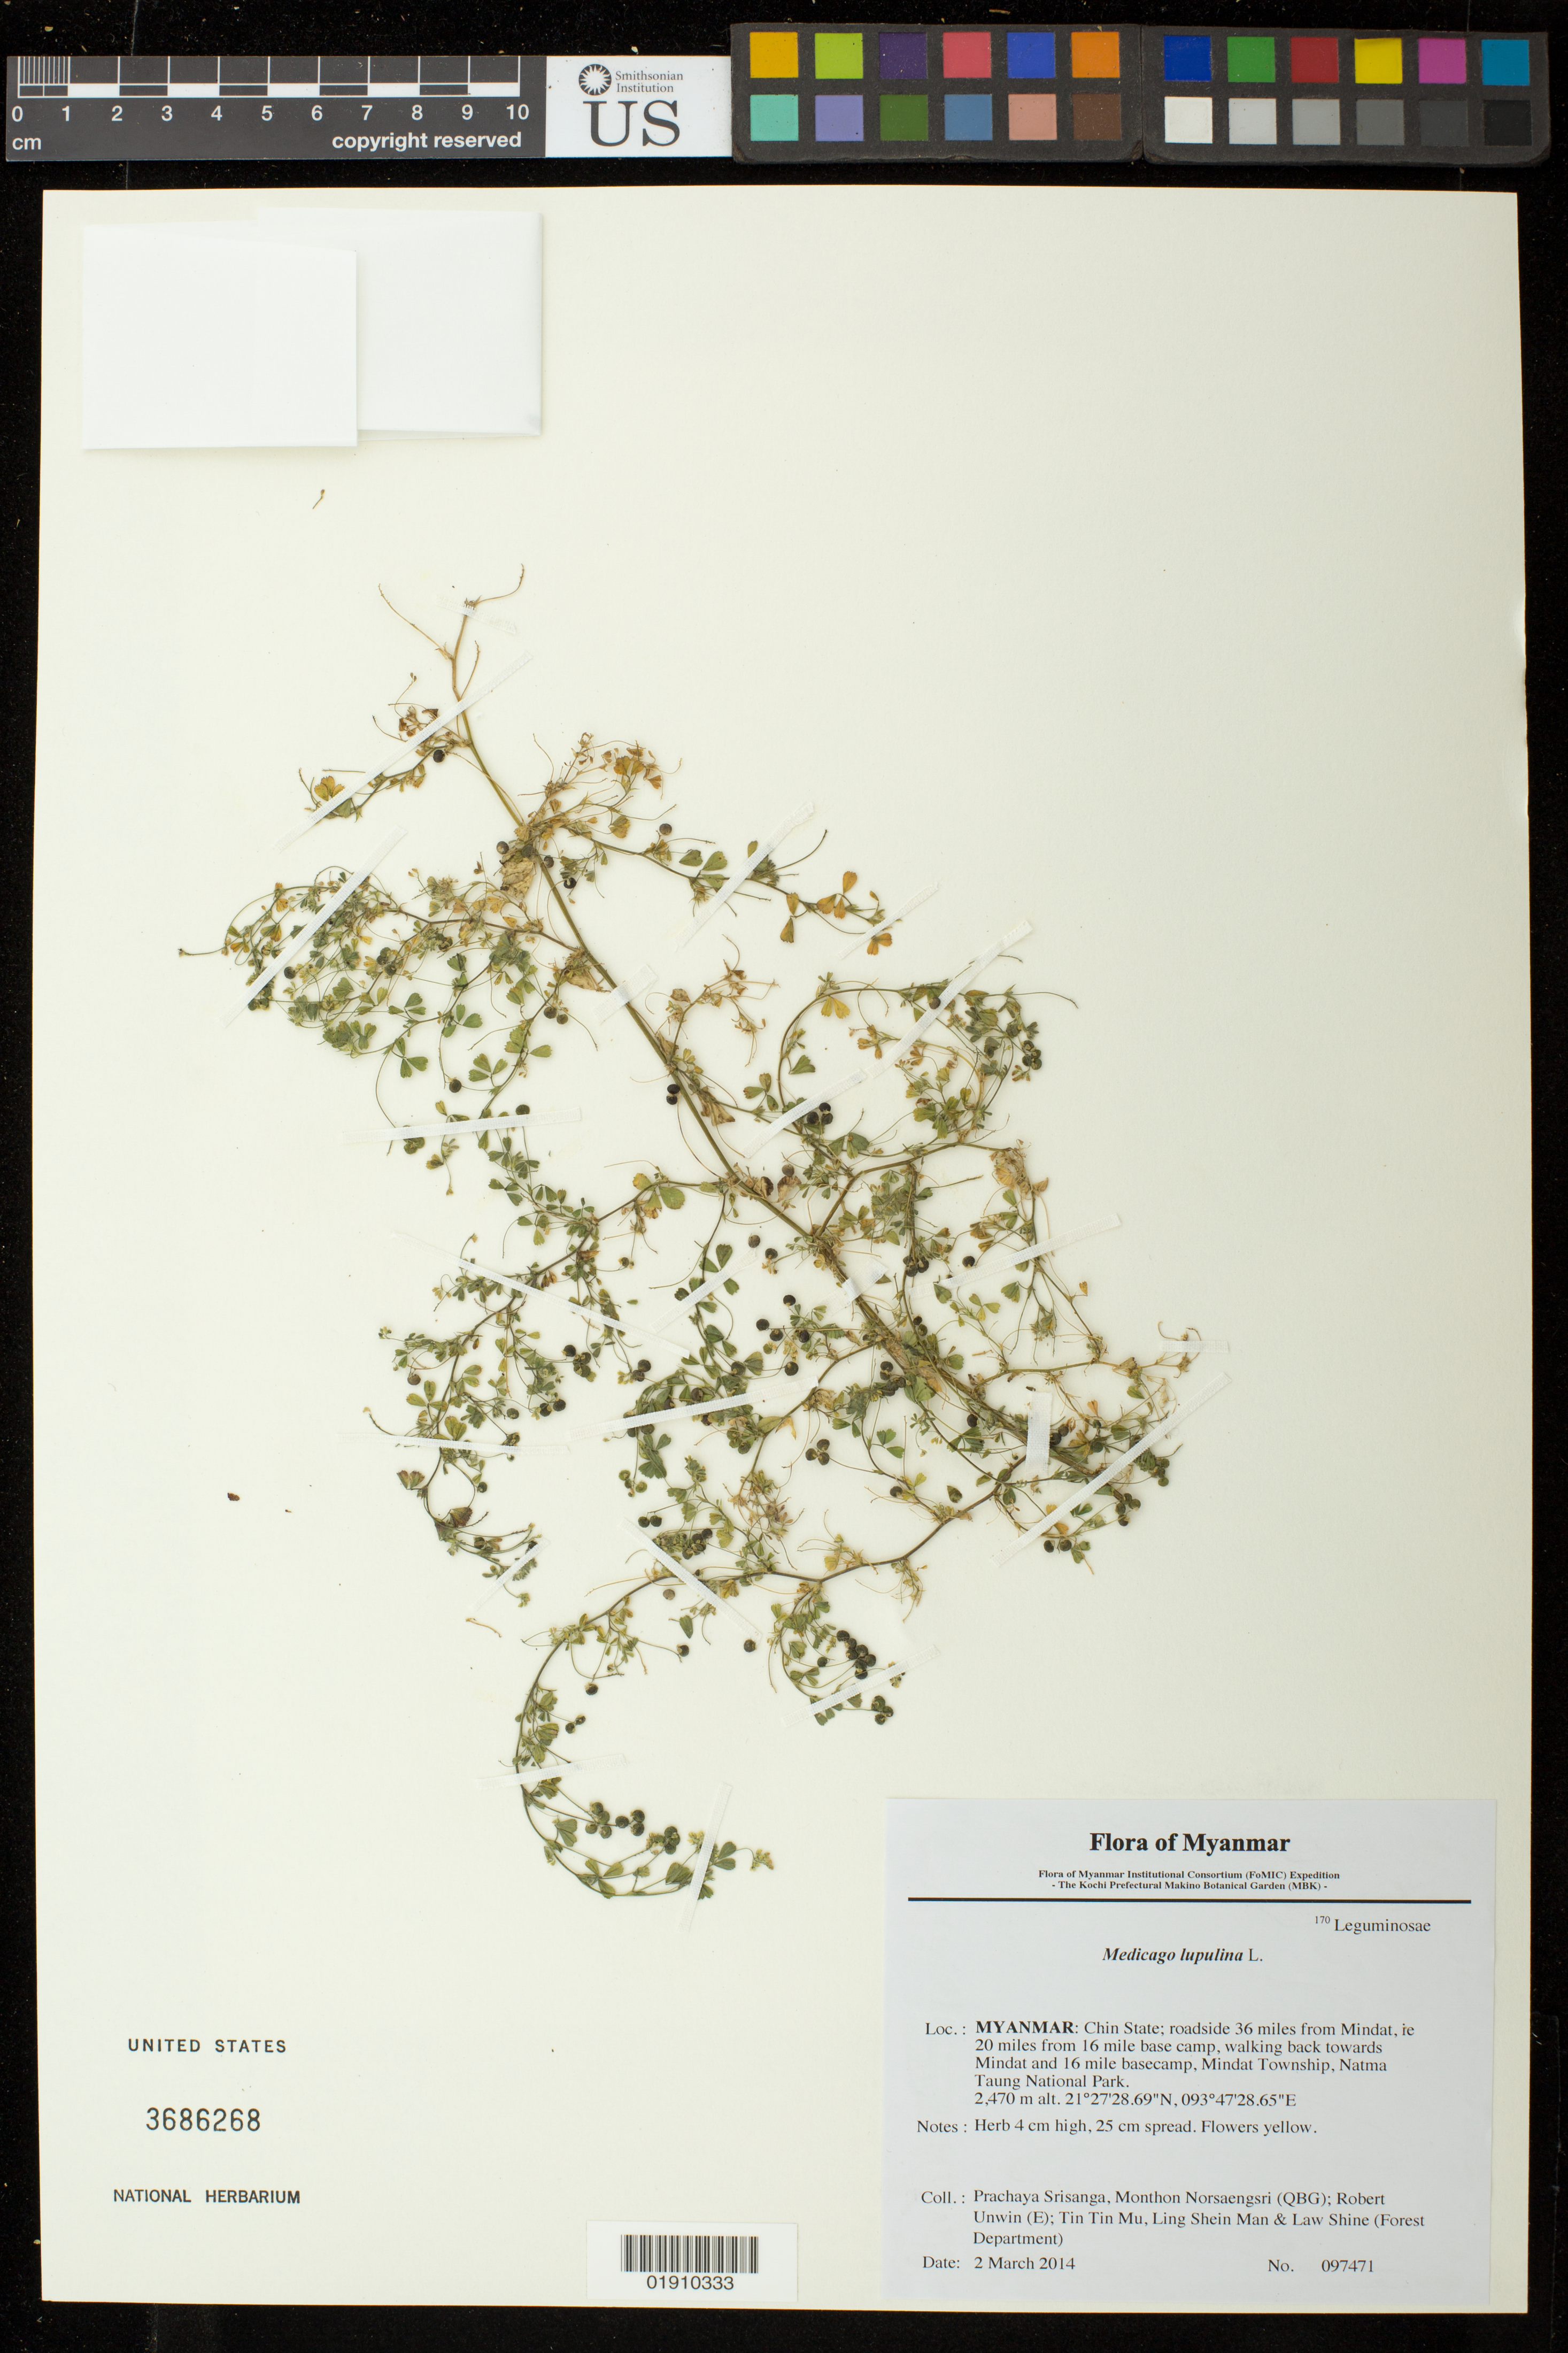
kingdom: Plantae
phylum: Tracheophyta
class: Magnoliopsida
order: Fabales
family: Fabaceae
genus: Medicago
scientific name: Medicago lupulina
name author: L.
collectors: P. Srisanga, M. Norsaengsri, R. Unwin, Tin Tin Mu, Ling Shein Man & L. Shine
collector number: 097471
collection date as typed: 2 March 2014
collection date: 2014-03-02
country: Myanmar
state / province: Chin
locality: Myanmar: Shin State; roadside 36 miles from Mindat, ie 20 miles from 16 mile base camp, walking back towards Mindat and 16 mile basecamp, Mindat Township, Natma Taung National Park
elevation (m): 2470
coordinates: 21 27 28.69 N, 93 47 28.65 E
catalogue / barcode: US 3686268